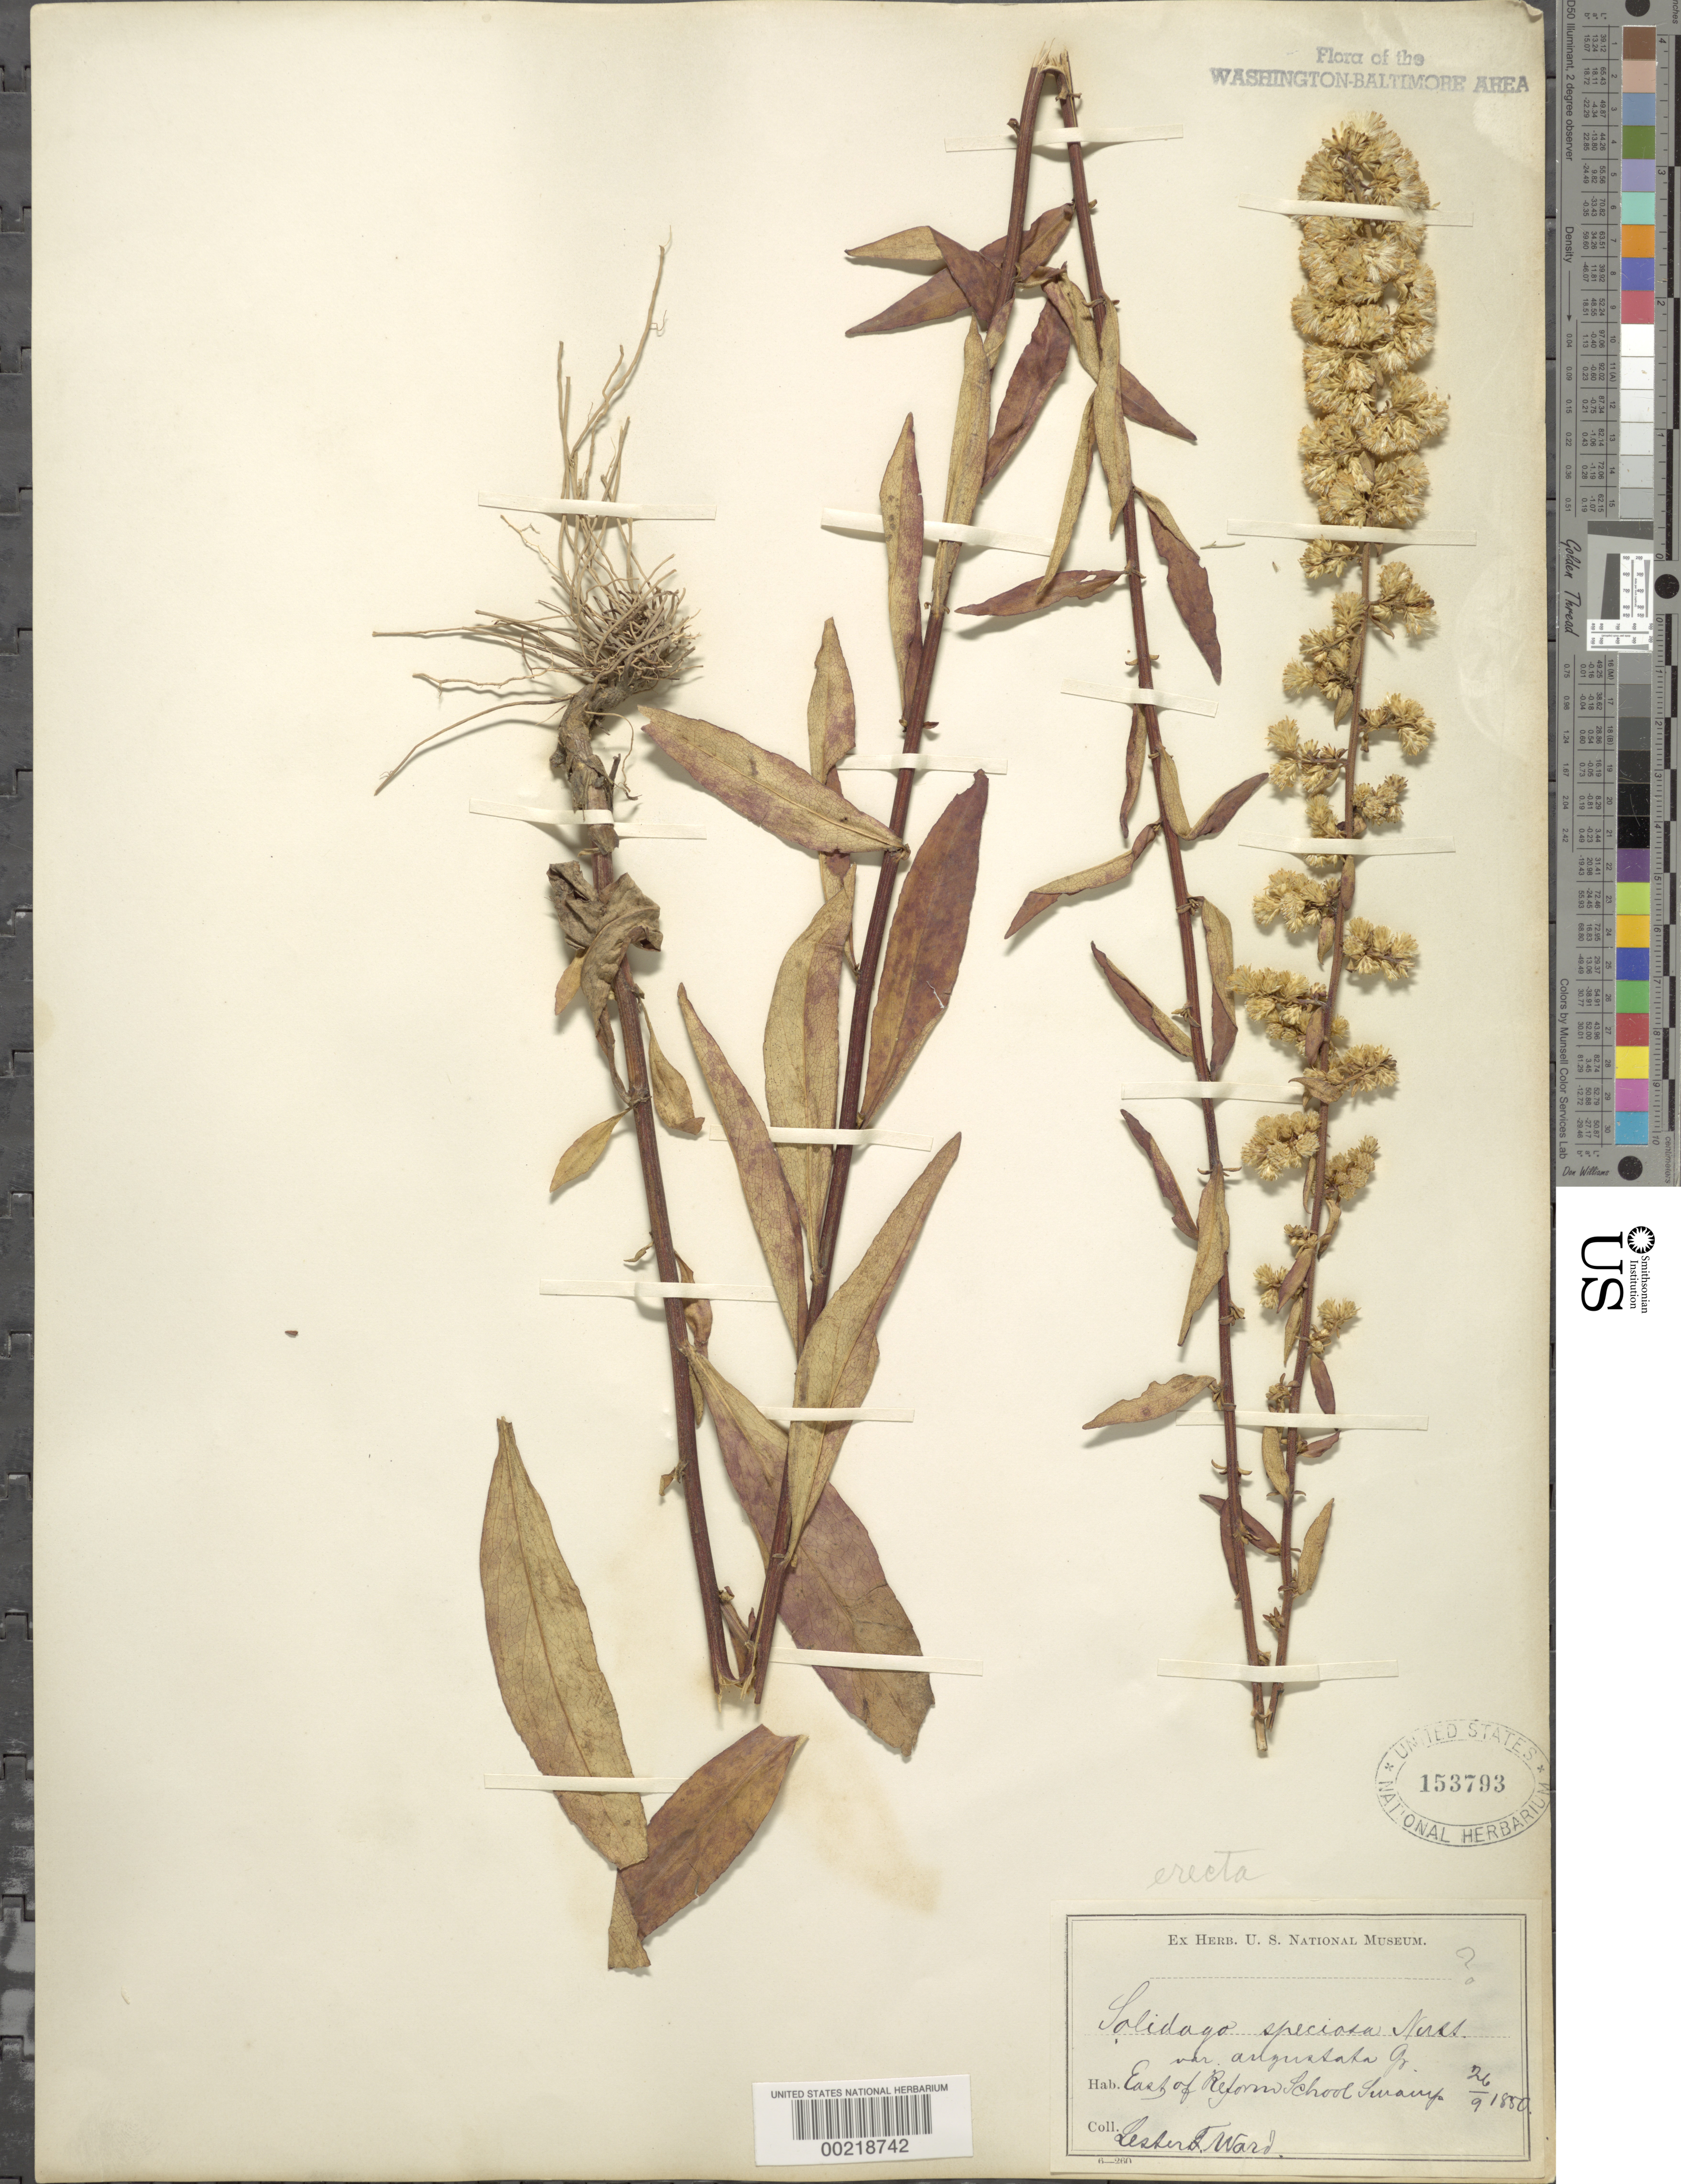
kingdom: Plantae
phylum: Tracheophyta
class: Magnoliopsida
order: Asterales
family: Asteraceae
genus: Solidago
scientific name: Solidago erecta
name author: Pursh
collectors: L. F. Ward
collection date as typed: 26 Sep 1880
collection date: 1880-09-26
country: United States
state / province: District of Columbia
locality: East of Reform School Swamp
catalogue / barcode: US 153793